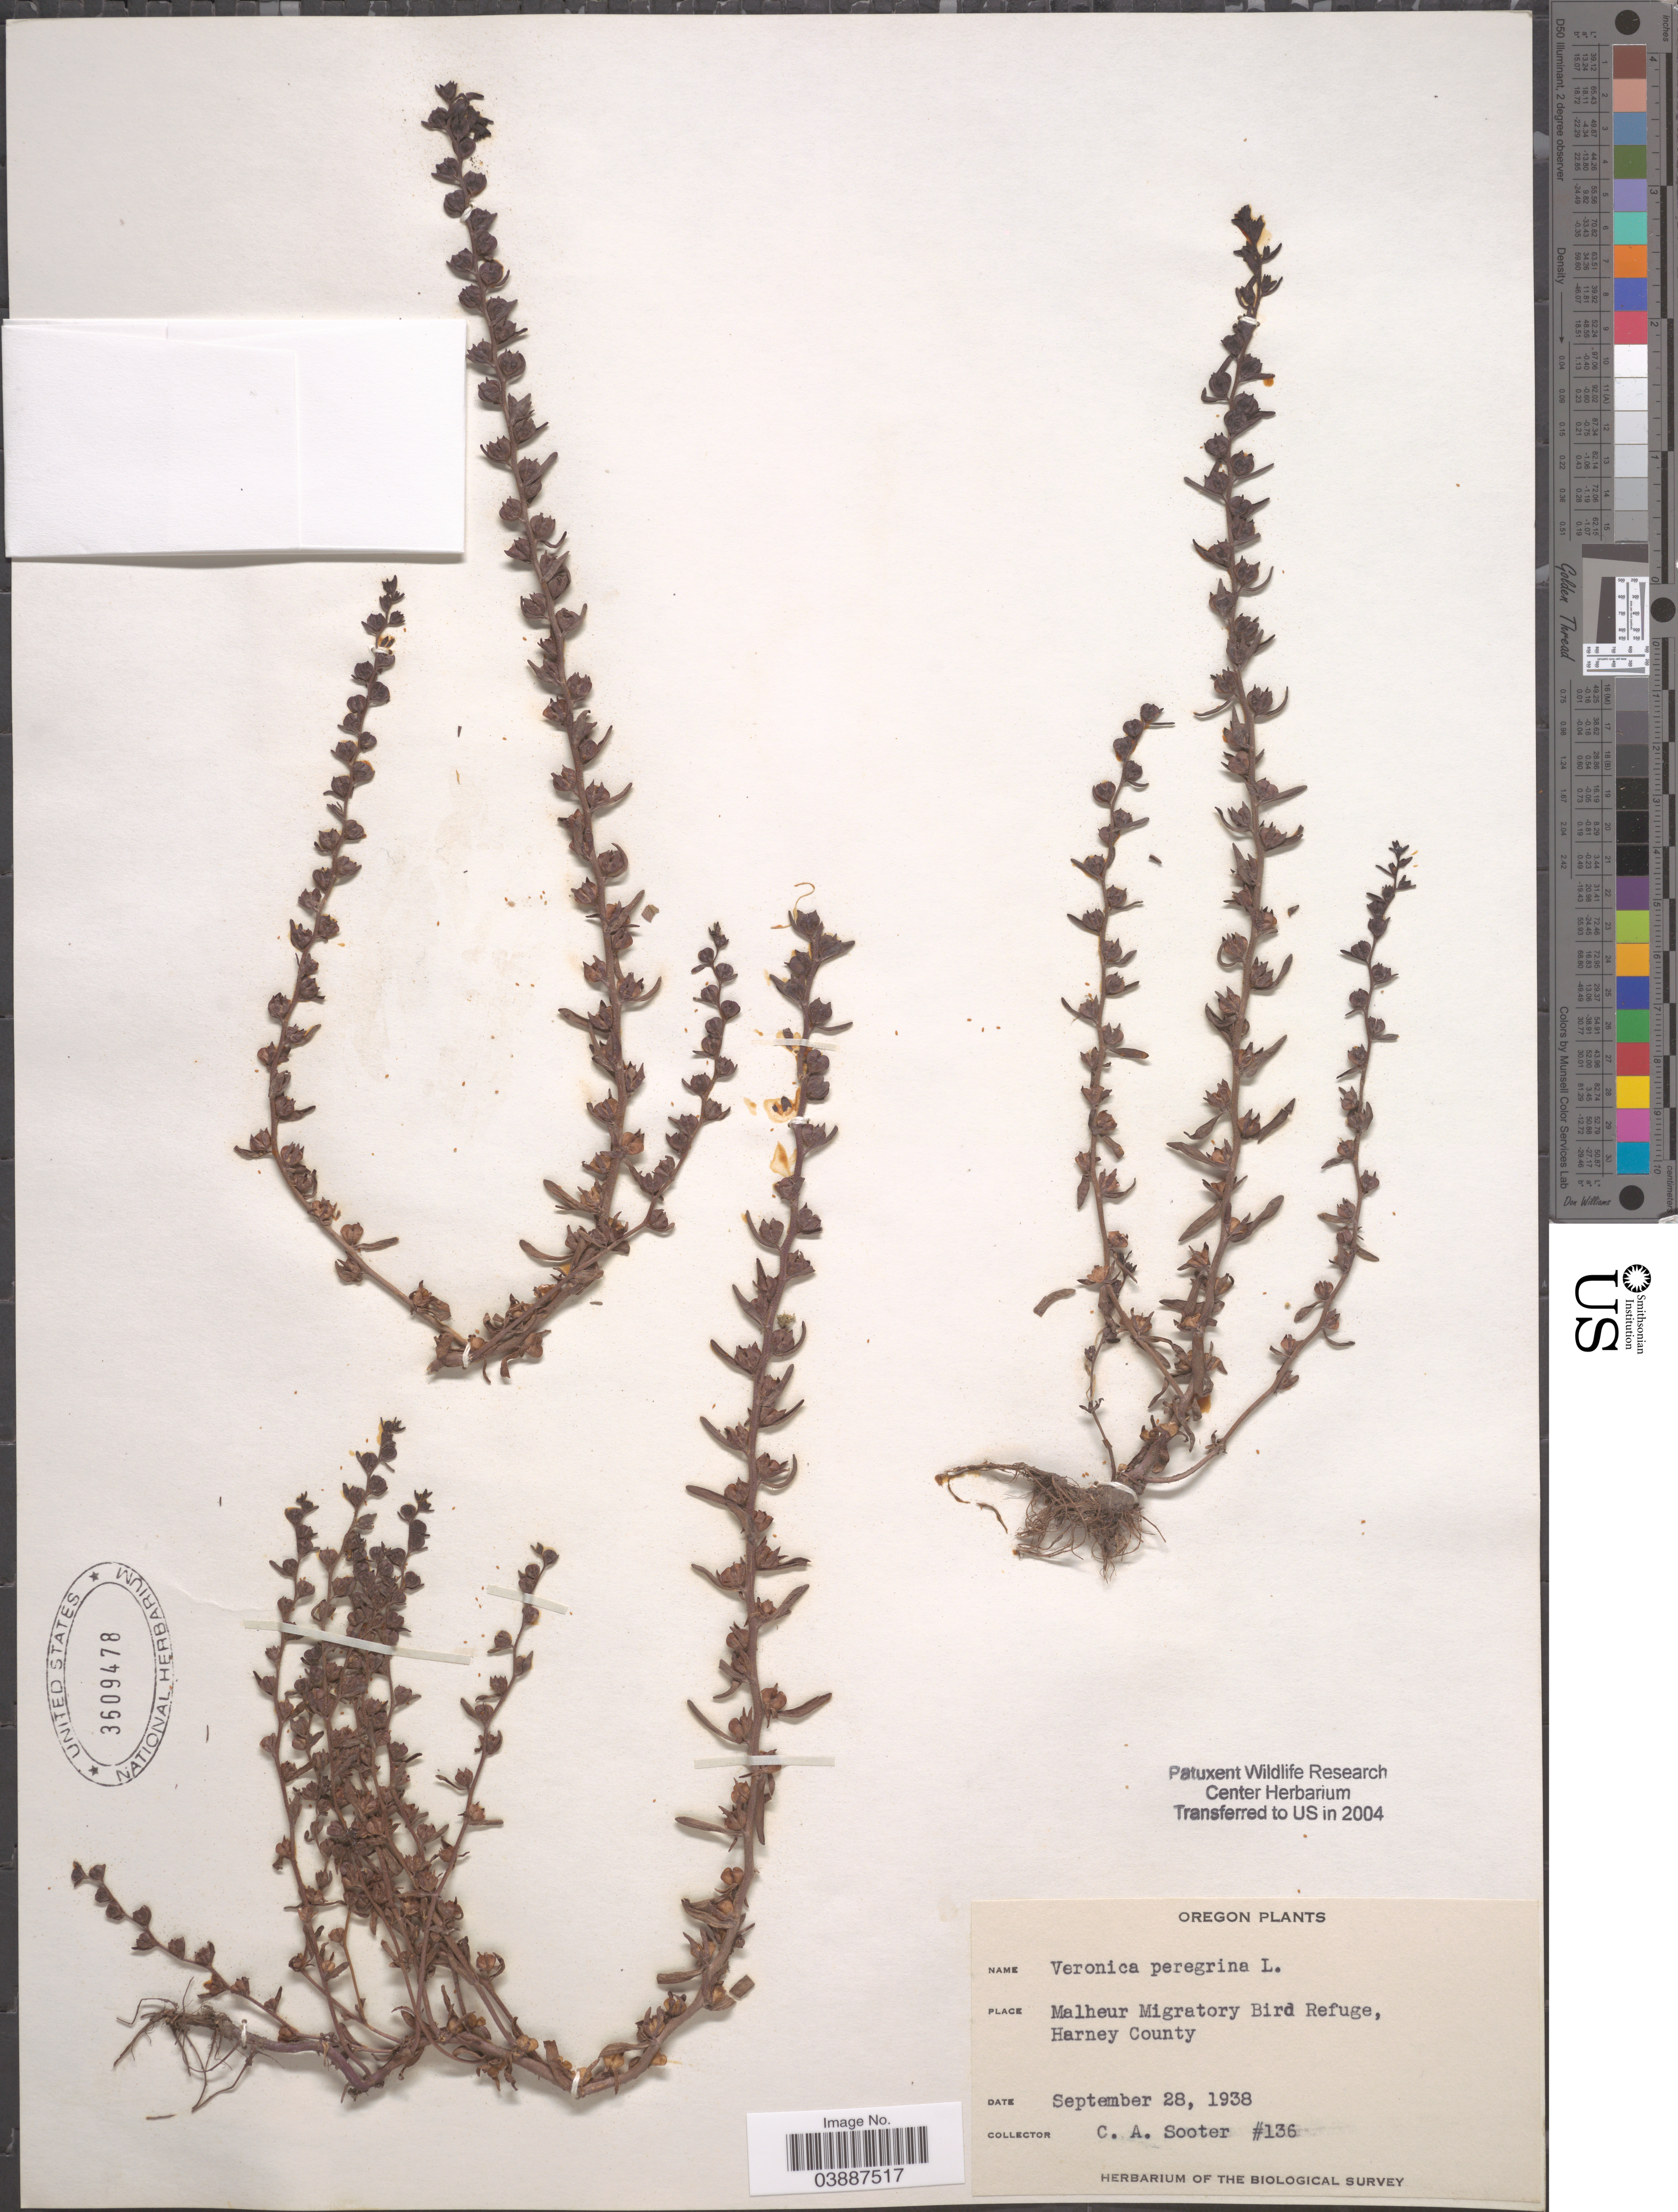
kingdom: Plantae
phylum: Tracheophyta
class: Magnoliopsida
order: Lamiales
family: Plantaginaceae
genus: Veronica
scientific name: Veronica peregrina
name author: L.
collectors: C. Sooter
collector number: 136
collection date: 1938-09-28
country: United States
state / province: Oregon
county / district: Harney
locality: Malheur Migratory Bird Refuge, Harney County.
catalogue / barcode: US 3609478